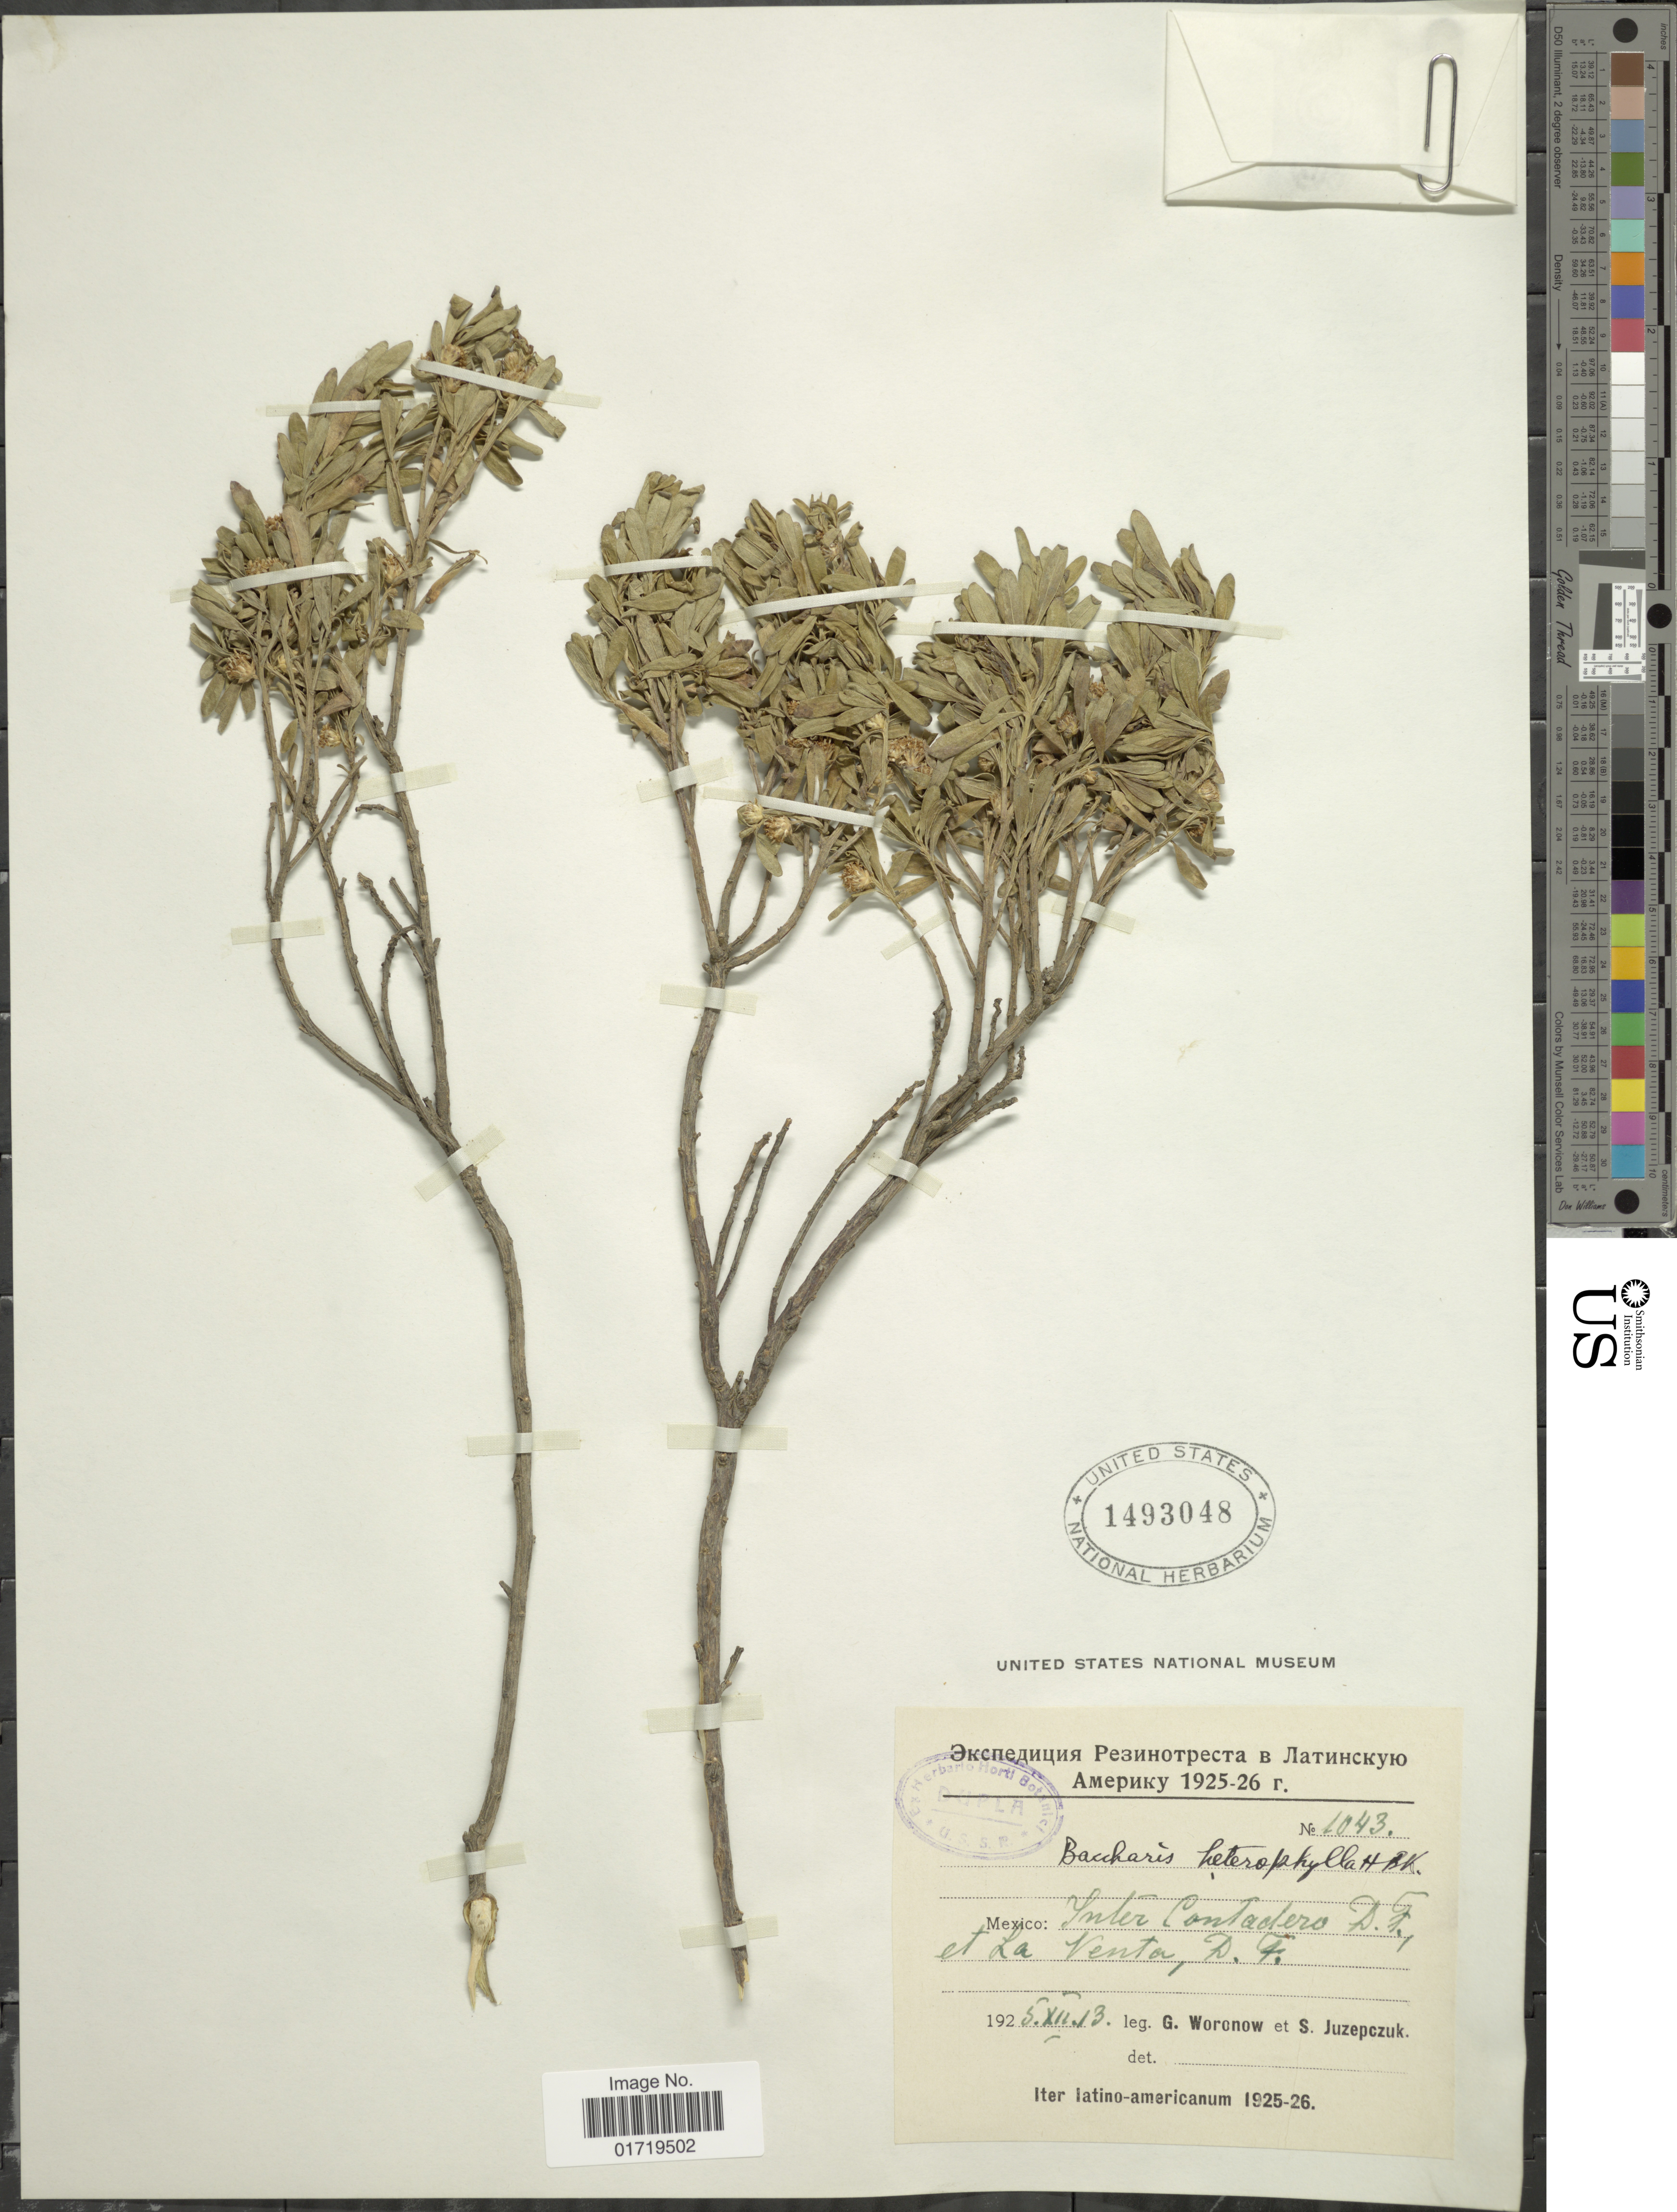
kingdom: Plantae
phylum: Tracheophyta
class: Magnoliopsida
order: Asterales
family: Asteraceae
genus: Baccharis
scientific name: Baccharis heterophylla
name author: Kunth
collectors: G. Woronow & S. V. Juzepczuk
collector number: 1043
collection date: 1925-12-13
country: Mexico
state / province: Distrito Federal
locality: Inter Contadero, et La Venta, D. F.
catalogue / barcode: US 1493048